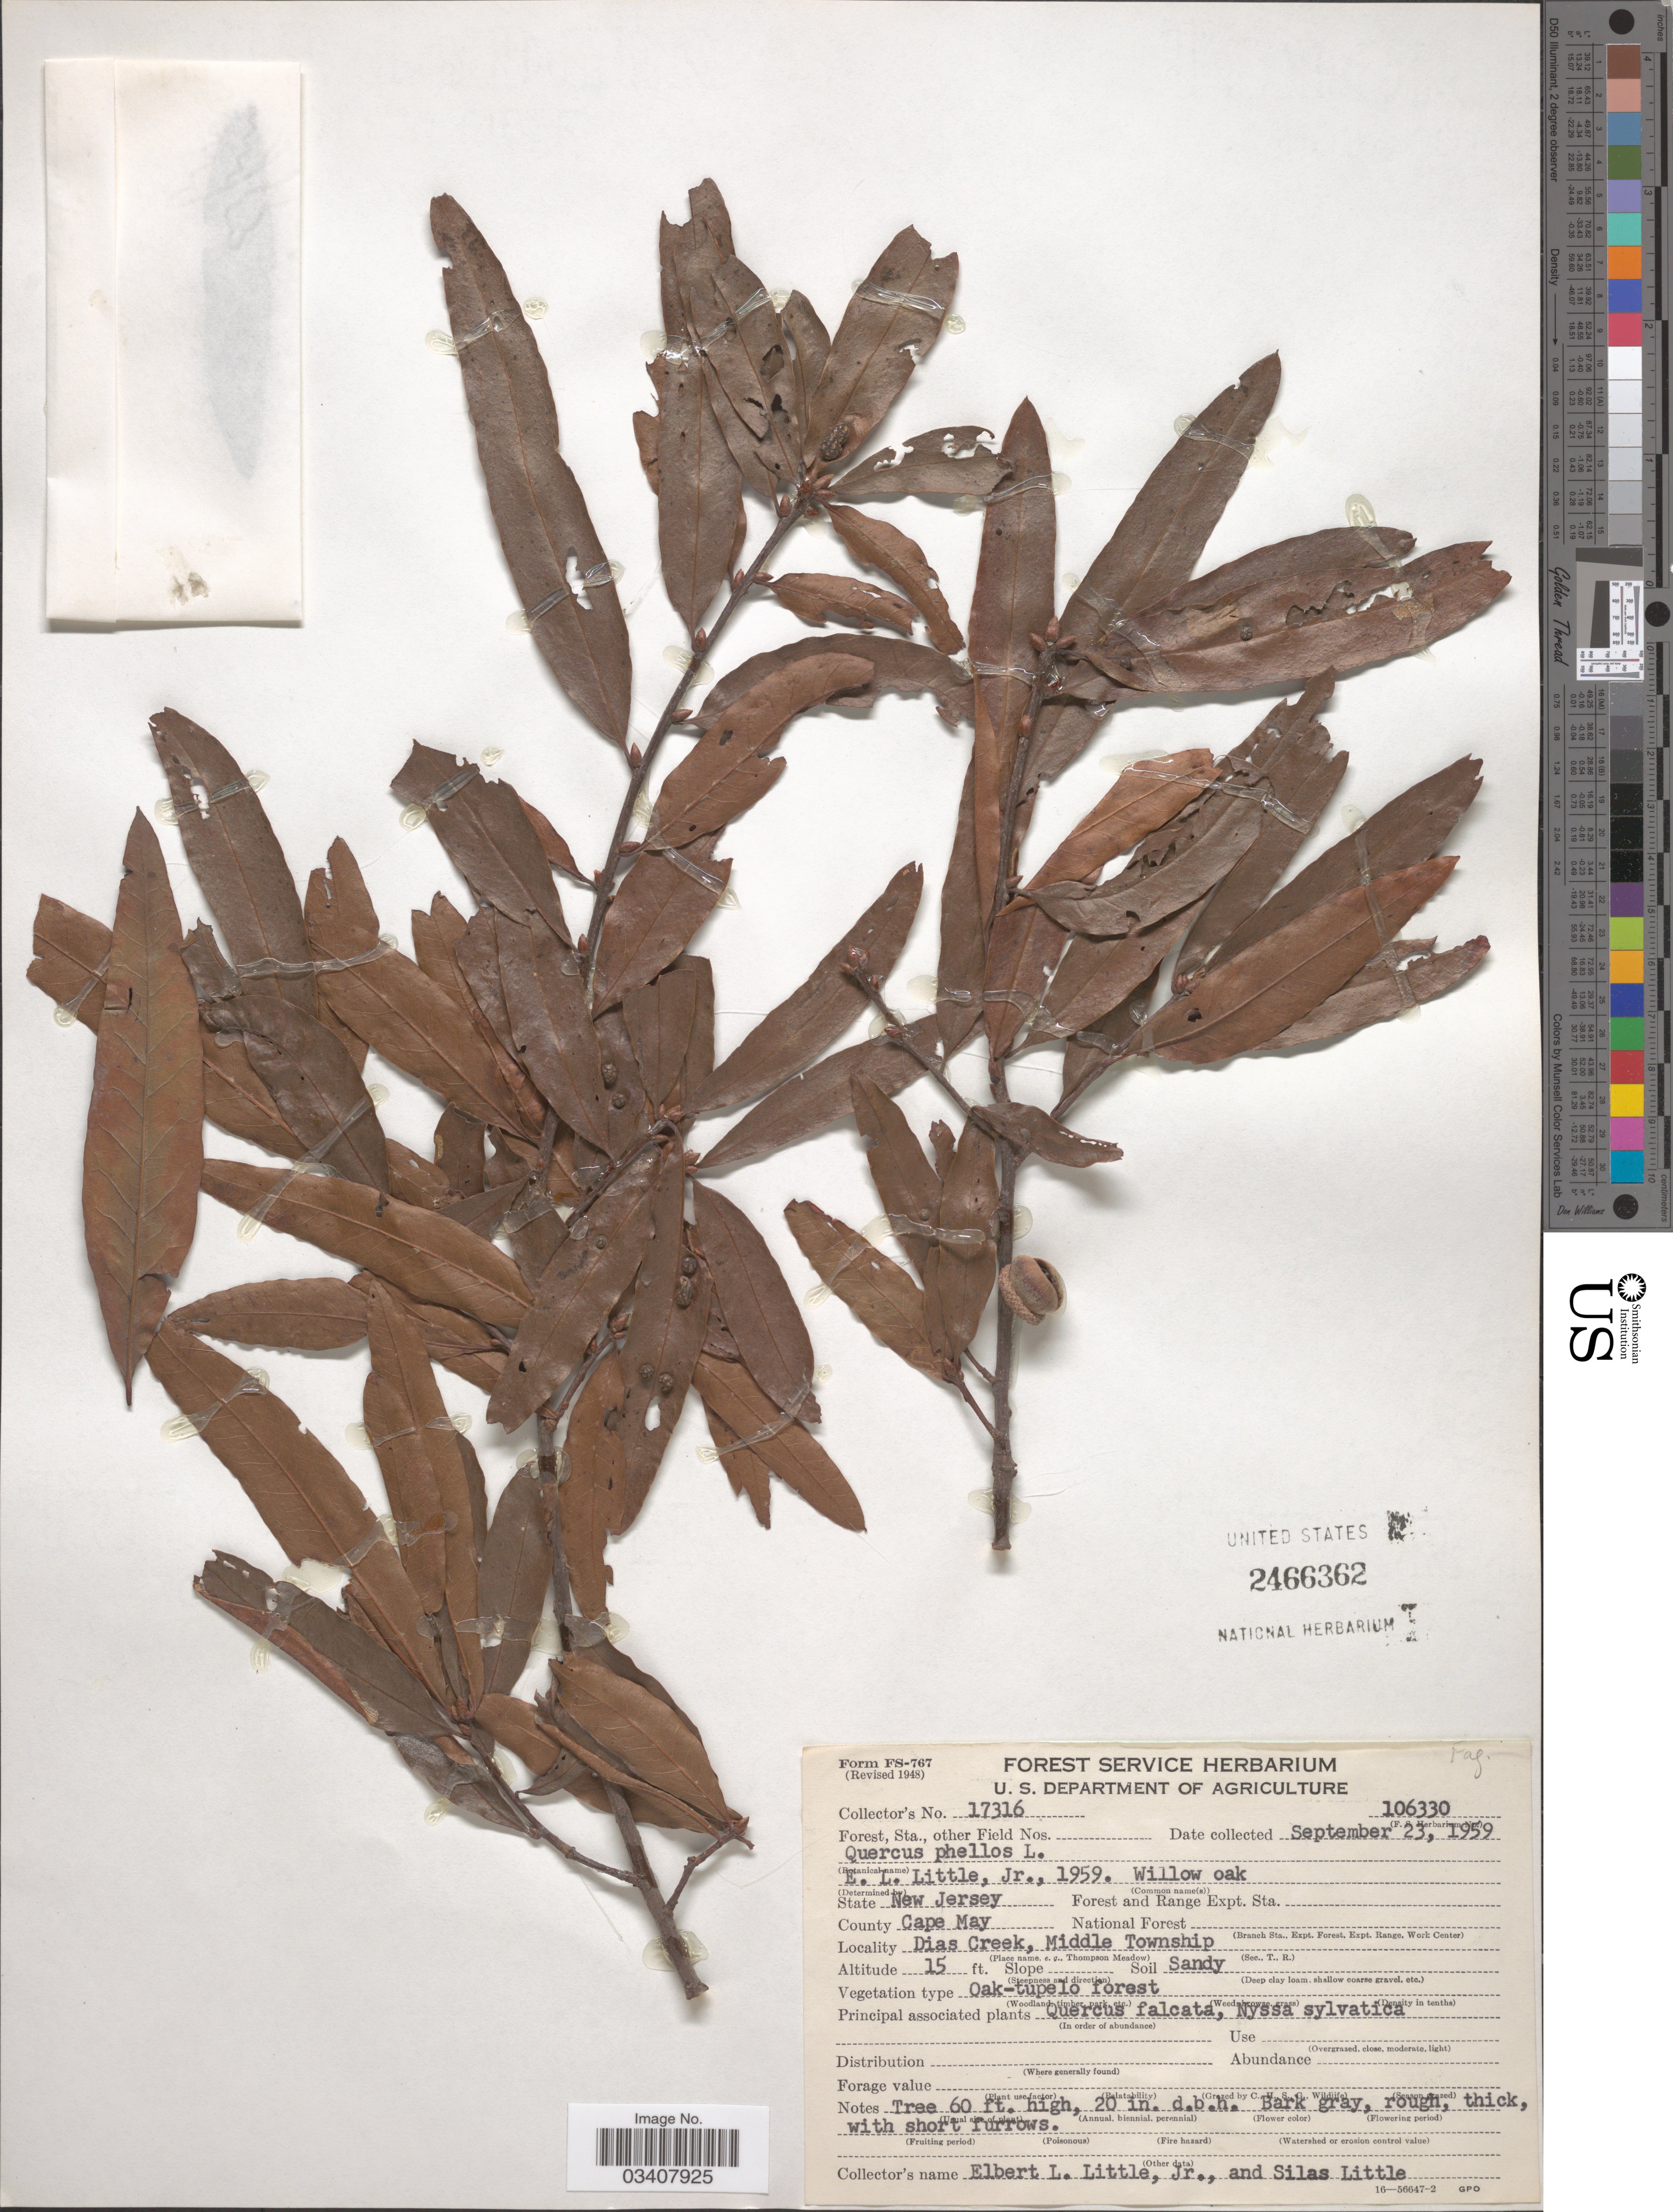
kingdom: Plantae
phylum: Tracheophyta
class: Magnoliopsida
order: Fagales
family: Fagaceae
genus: Quercus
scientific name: Quercus phellos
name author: L.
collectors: E. L. Little & S. Little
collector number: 17316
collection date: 1959-09-23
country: United States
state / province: New Jersey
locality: County Cape May. Dias Creek, Middle Township.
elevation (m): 5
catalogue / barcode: US 2466362